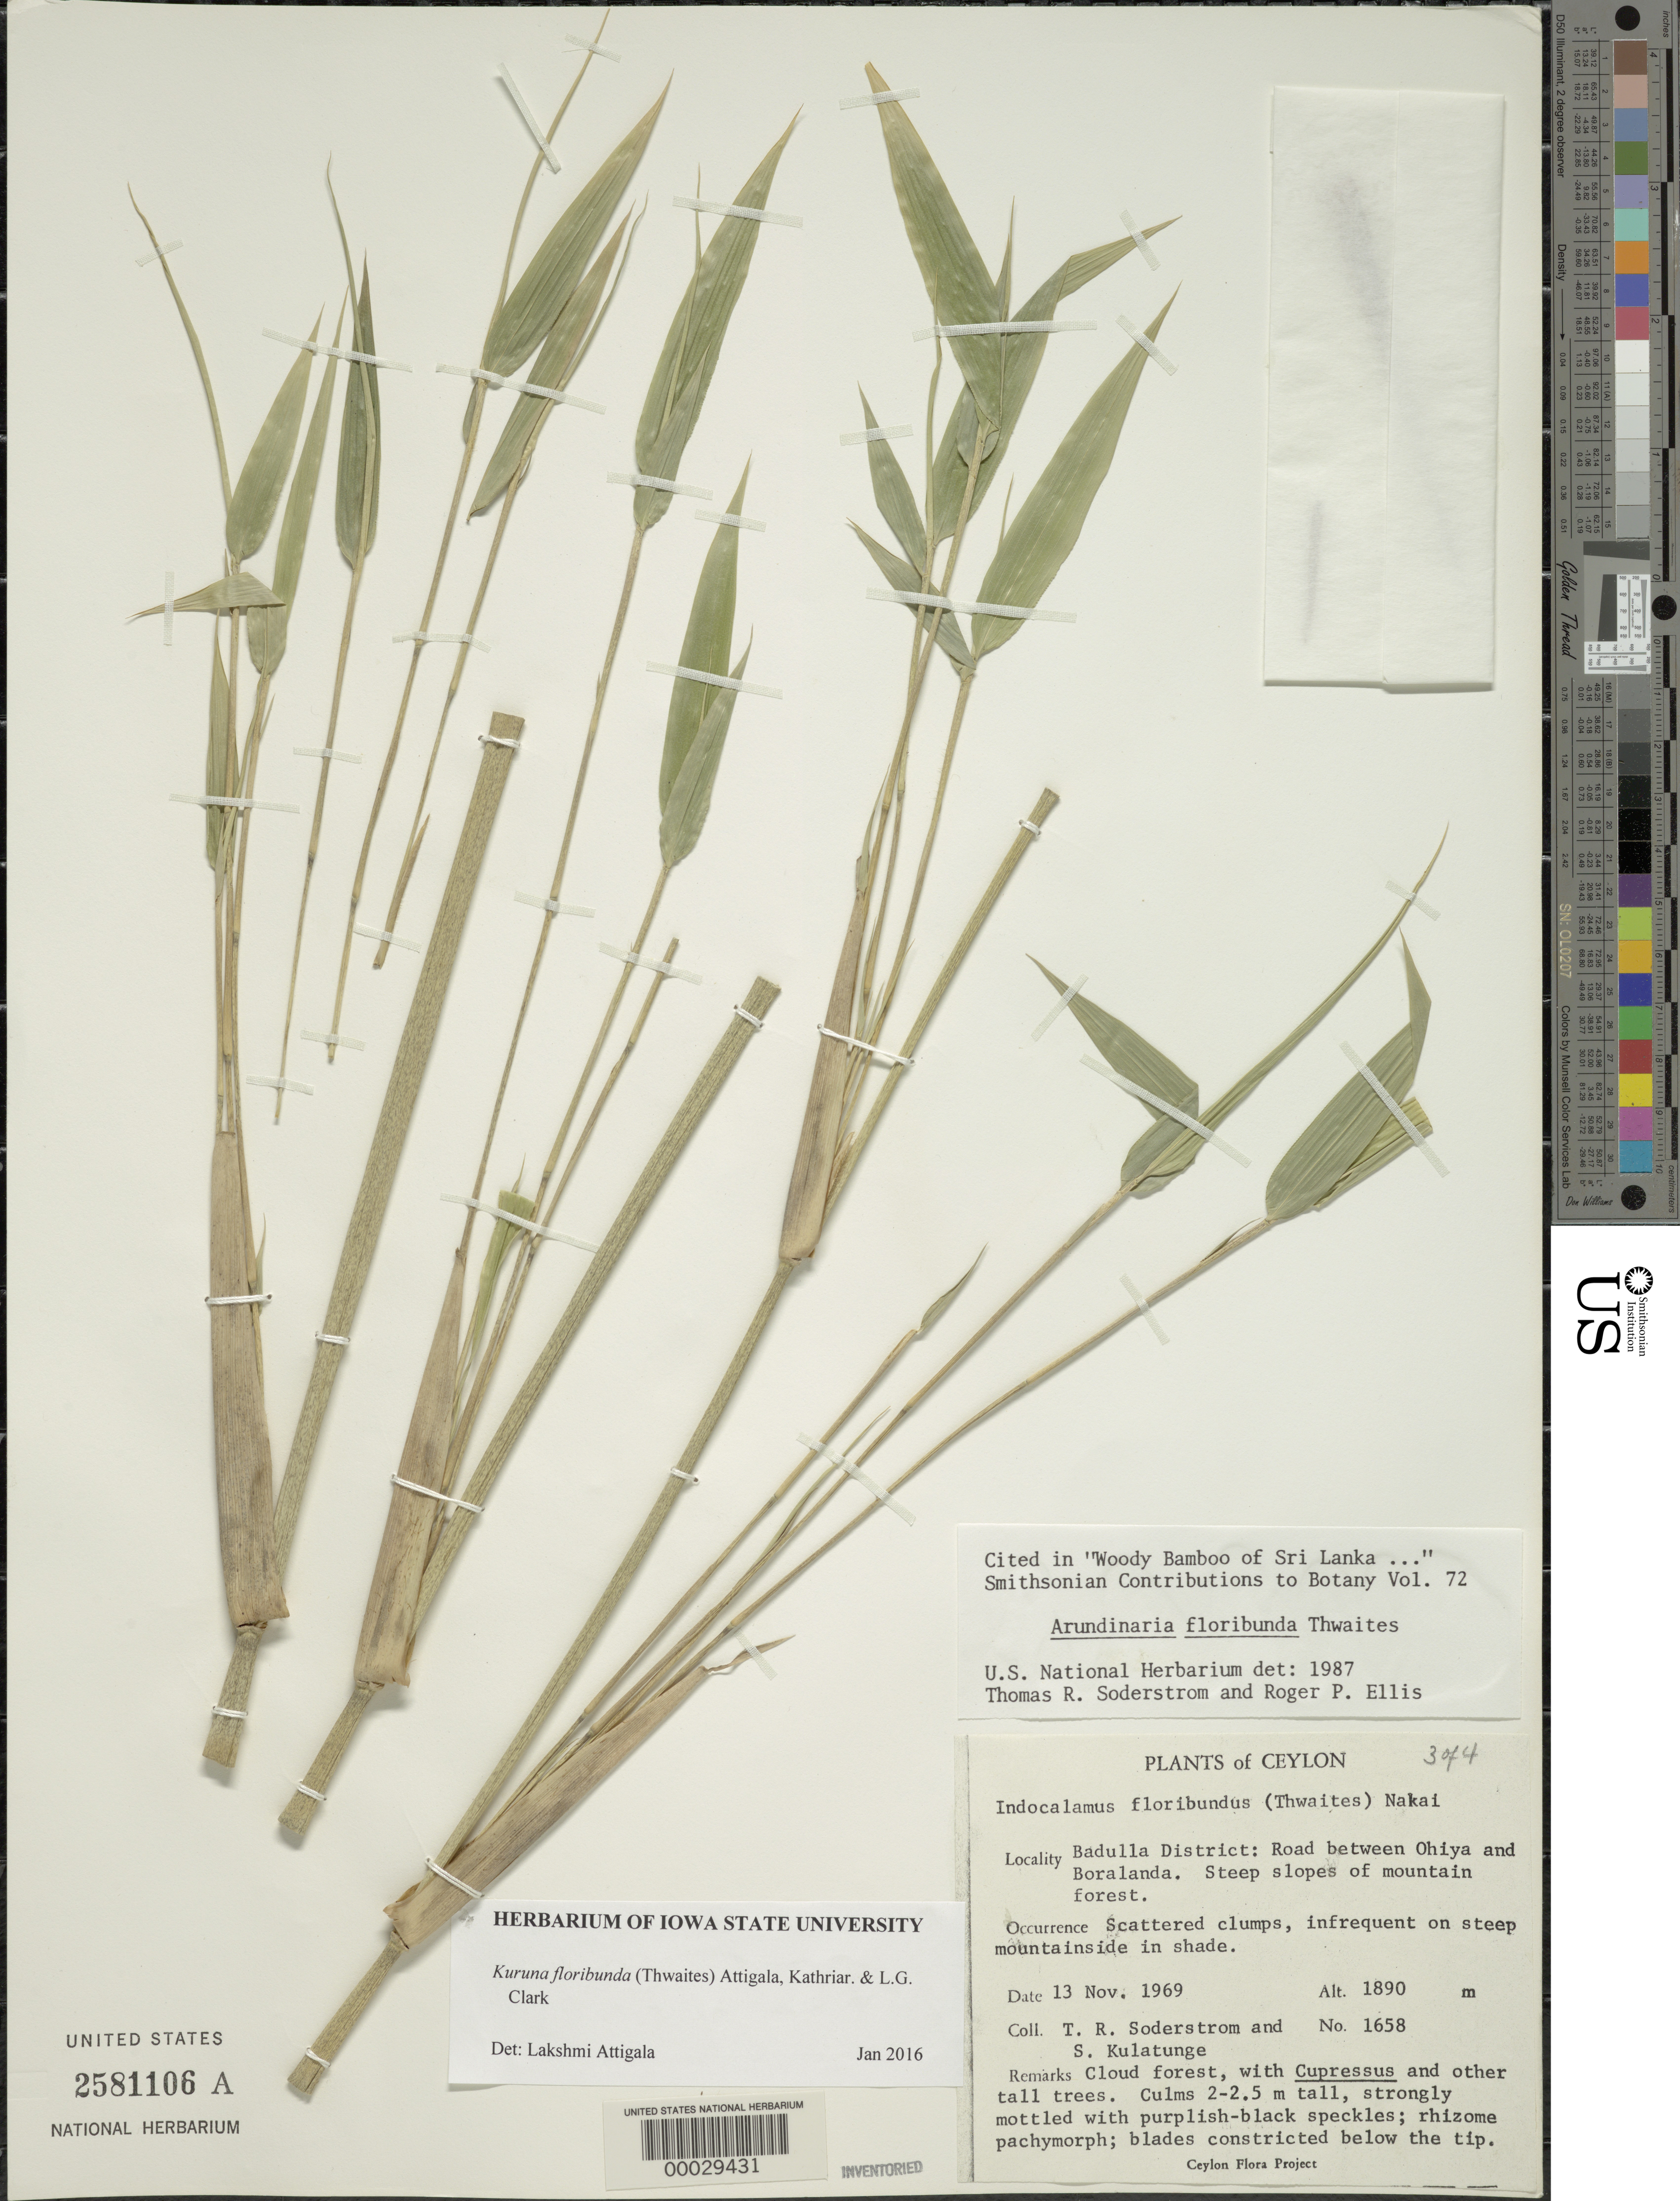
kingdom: Plantae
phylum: Tracheophyta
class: Liliopsida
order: Poales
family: Poaceae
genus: Kuruna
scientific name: Kuruna floribunda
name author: (Thwaites) Attigala et al.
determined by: Attigala, L.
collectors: T. R. Soderstrom & S. Kulatunge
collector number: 1658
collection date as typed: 13 Nov 1969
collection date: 1969-11-13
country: Sri Lanka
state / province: Western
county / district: Badulla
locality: Ohiya; boralanda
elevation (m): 1890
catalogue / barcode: US 2581106A